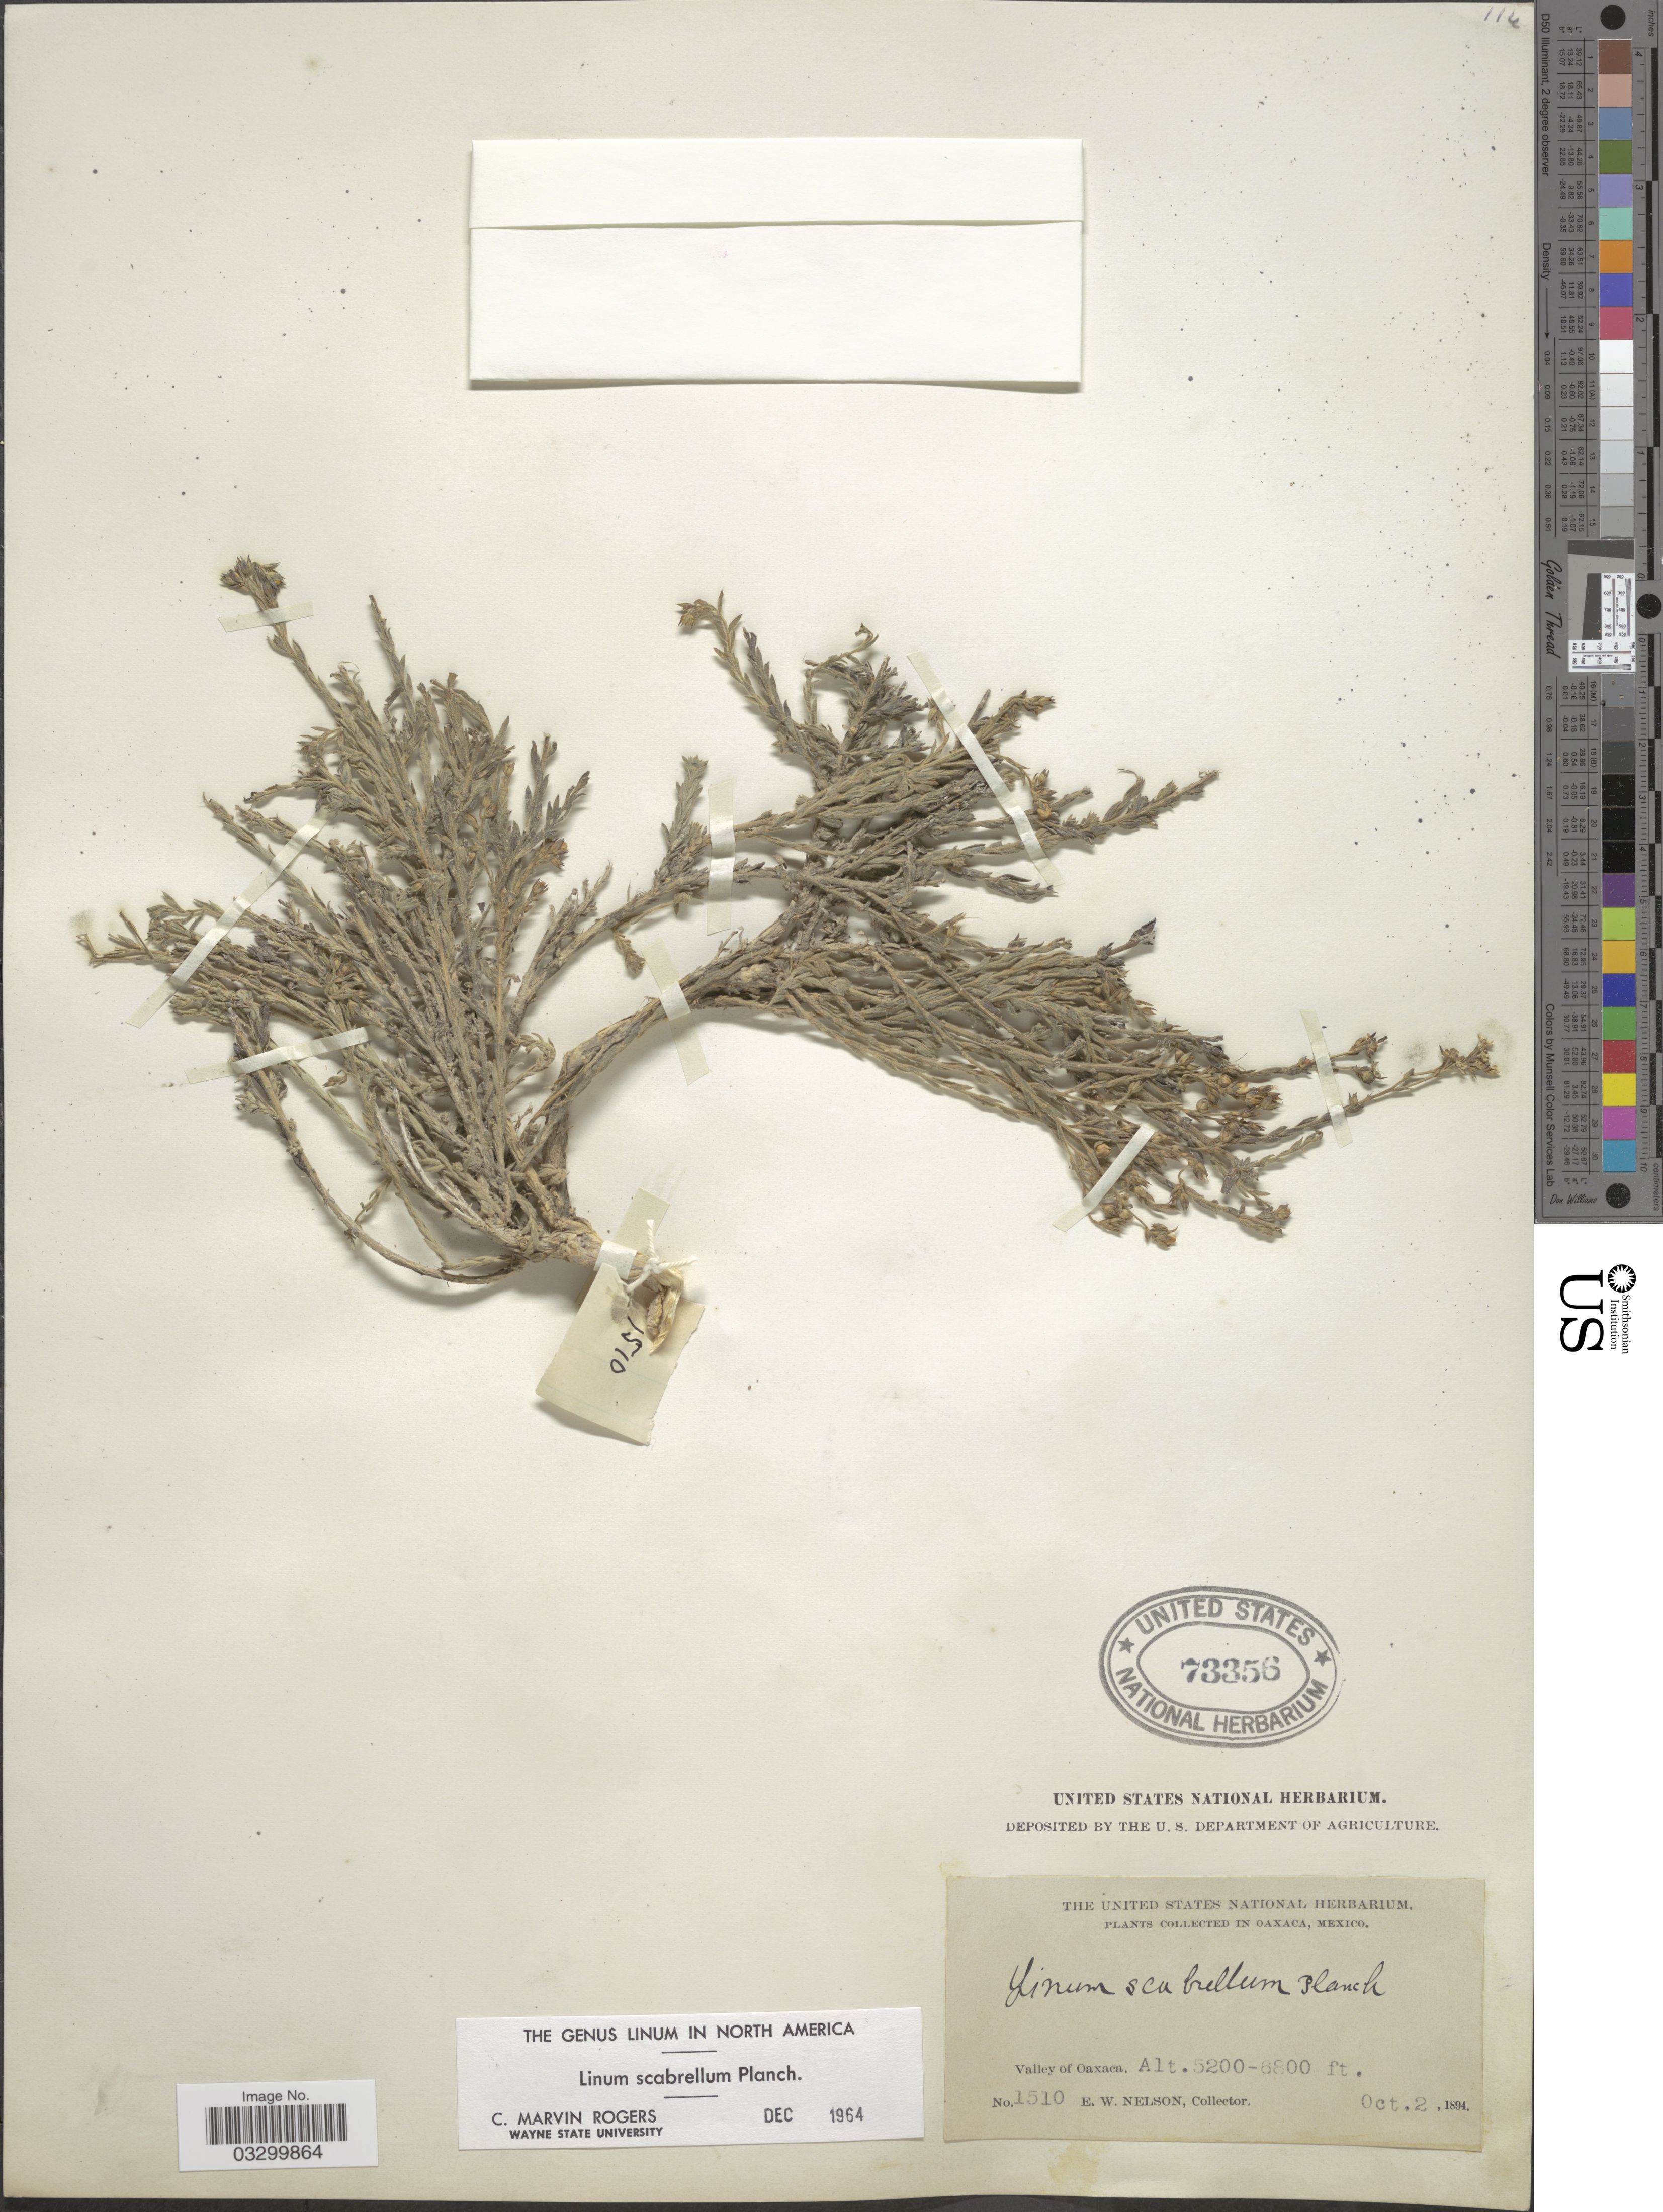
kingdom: Plantae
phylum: Tracheophyta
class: Magnoliopsida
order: Malpighiales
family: Linaceae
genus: Linum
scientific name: Linum scabrellum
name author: Planch.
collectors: E. W. Nelson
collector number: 1510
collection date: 1894-10-02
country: Mexico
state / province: Oaxaca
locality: Valley of Oaxaca.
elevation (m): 1585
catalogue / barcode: US 73356